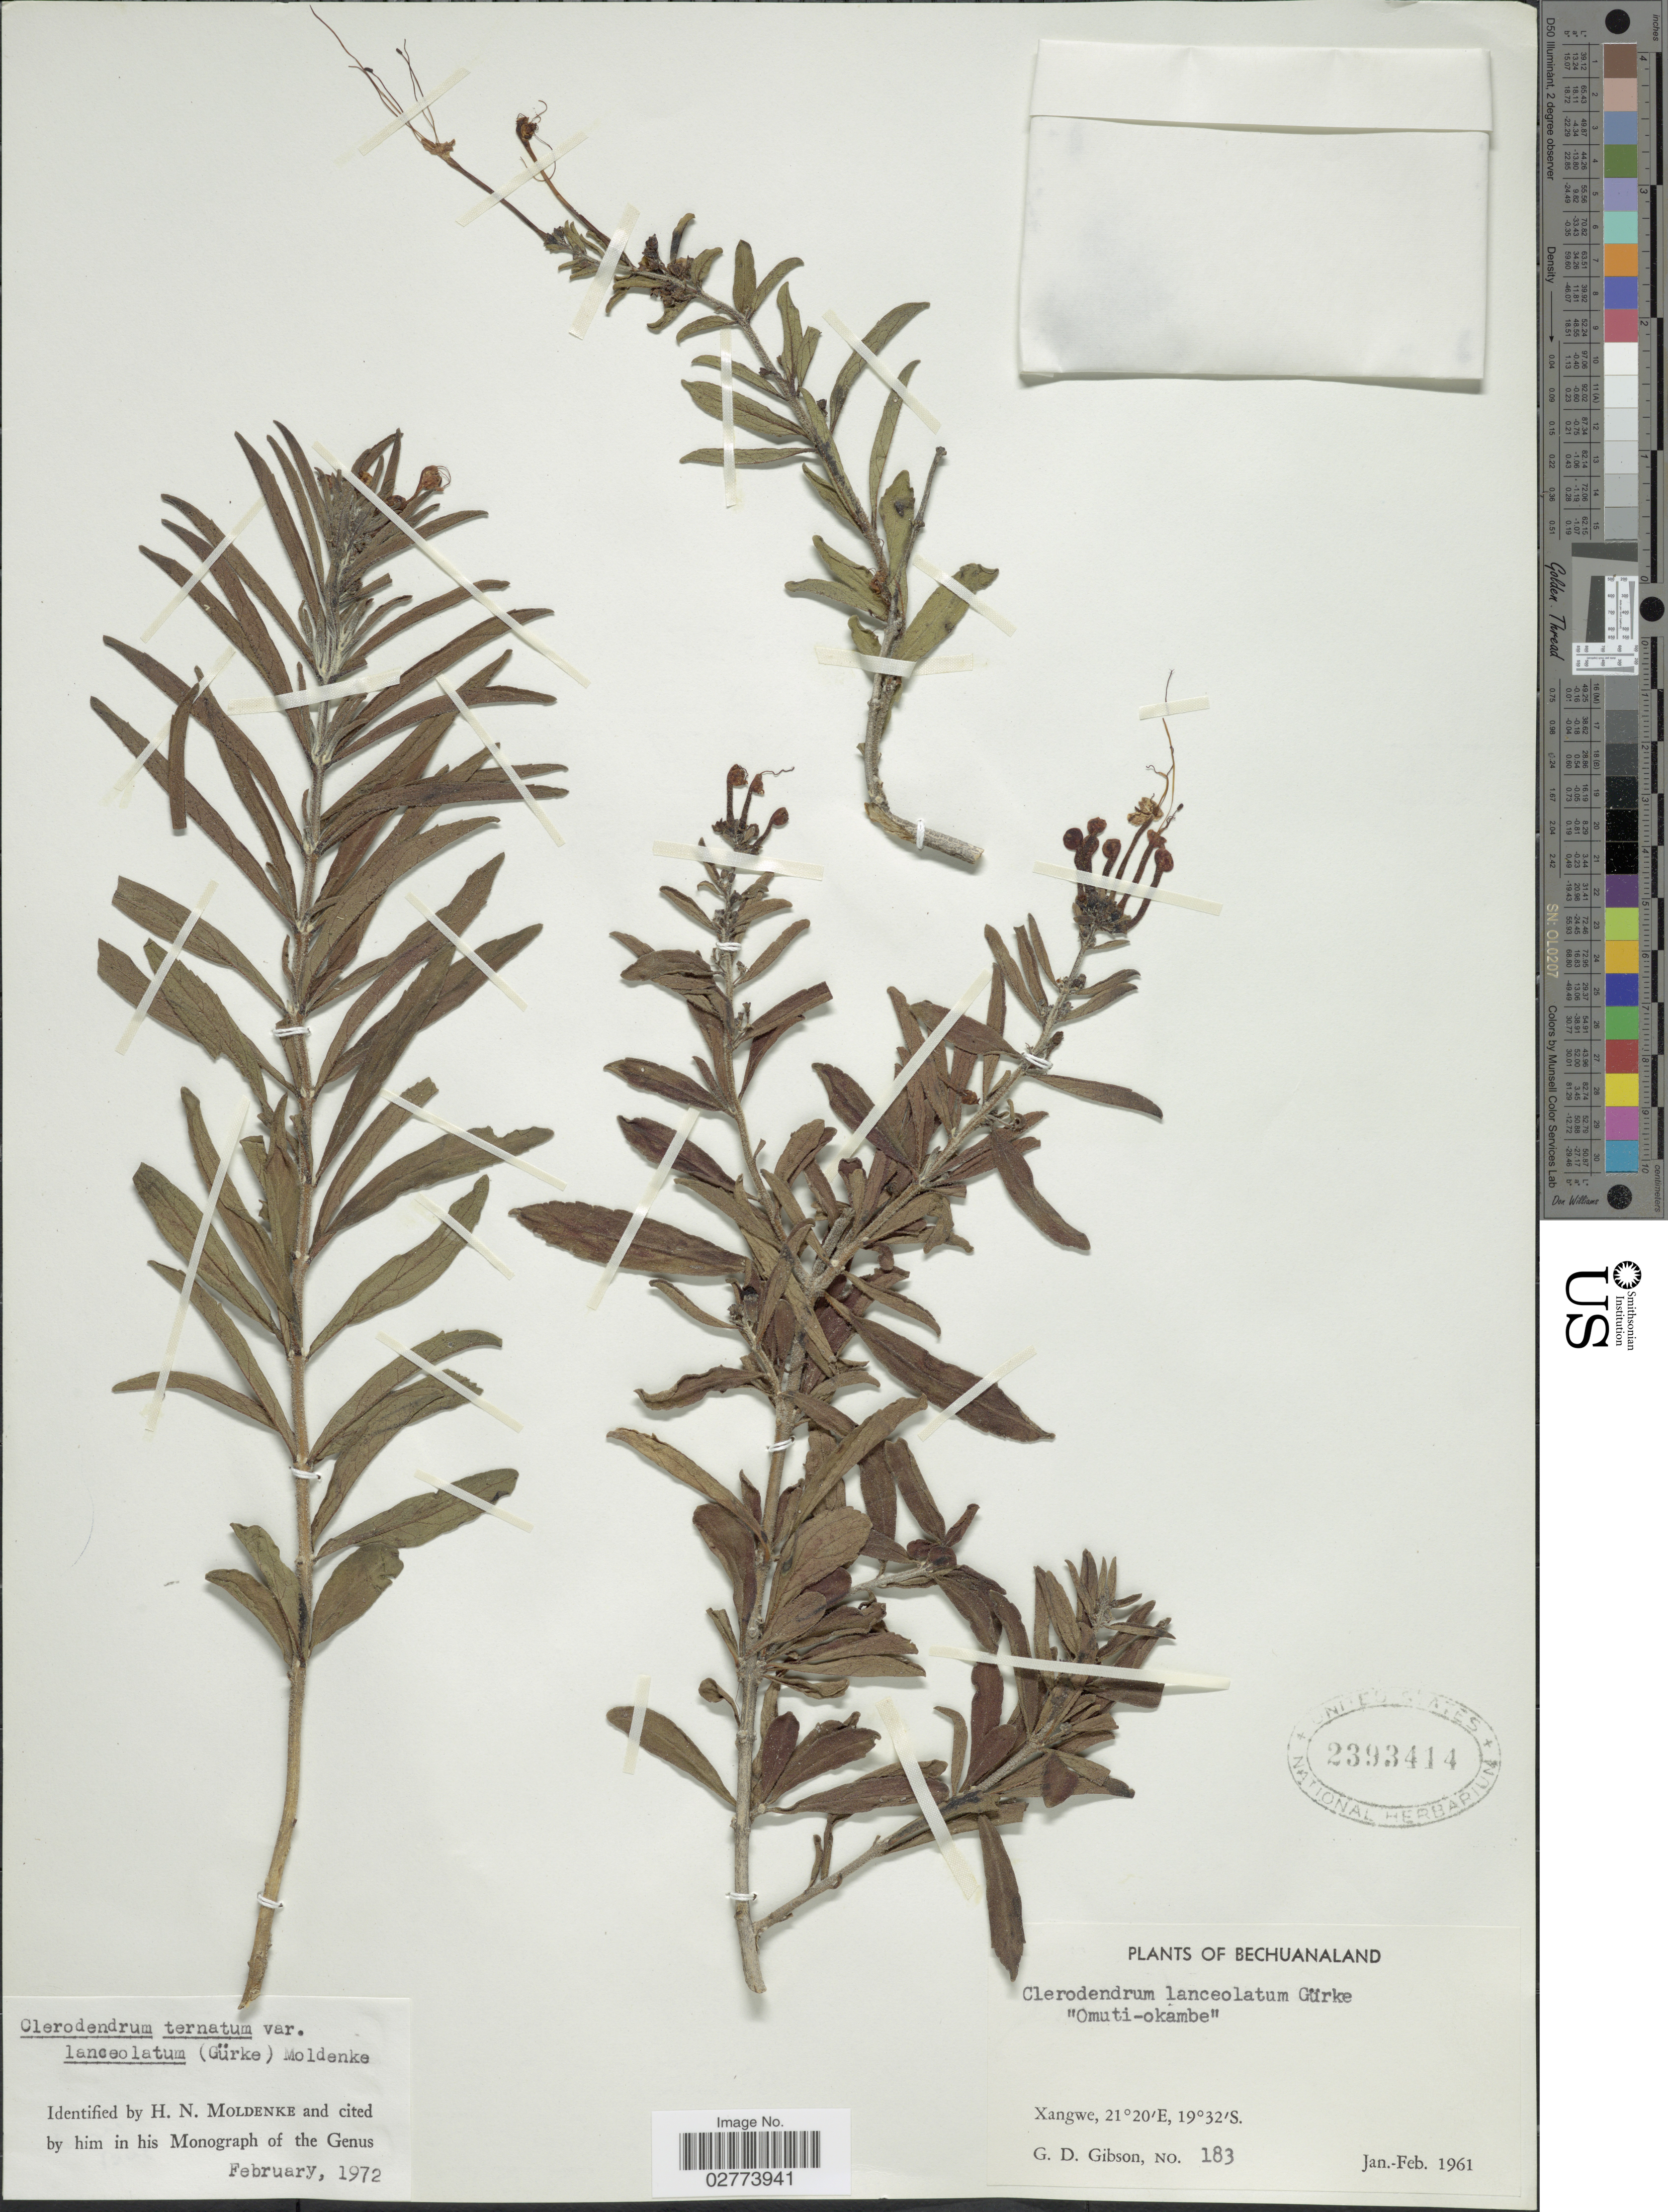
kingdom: Plantae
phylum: Tracheophyta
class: Magnoliopsida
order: Lamiales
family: Lamiaceae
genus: Clerodendrum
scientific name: Clerodendrum ternatum var. lanceolatum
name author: Moldenke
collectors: G. D. Gibson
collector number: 183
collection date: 1961-01/1961-02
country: Botswana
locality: Bechuanaland. Xangwe.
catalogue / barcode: US 2393414